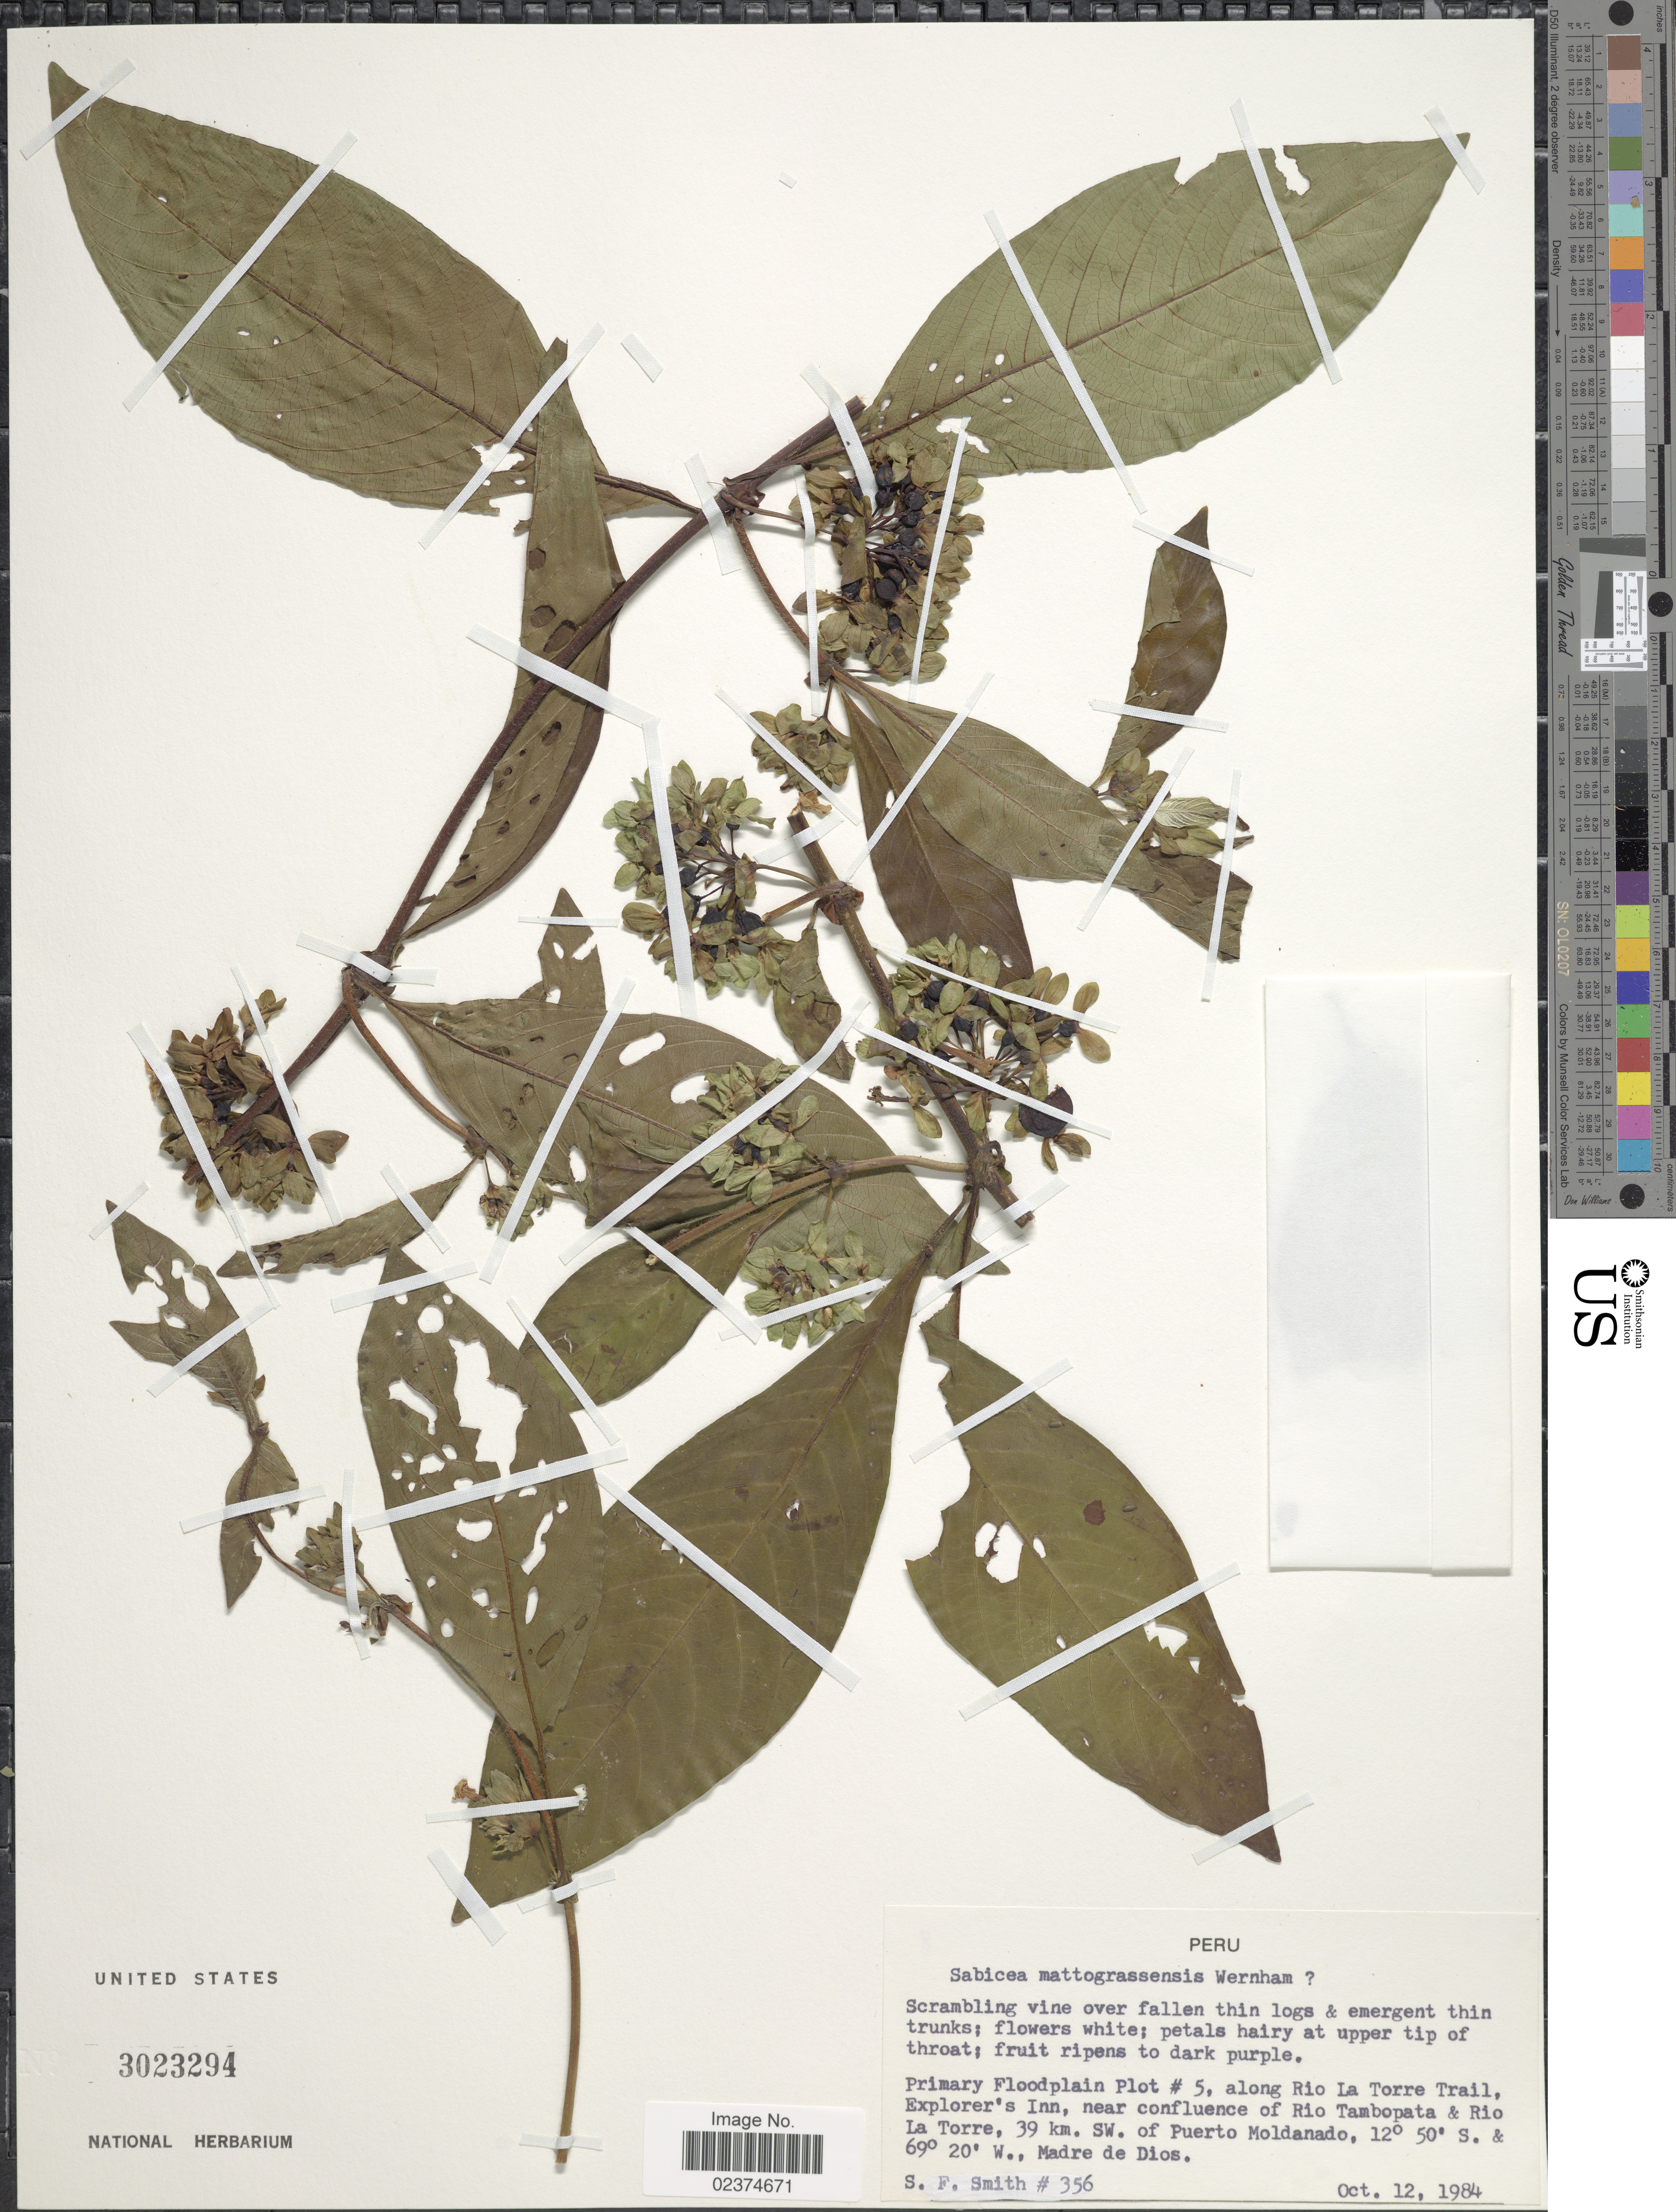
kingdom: Plantae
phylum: Tracheophyta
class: Magnoliopsida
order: Gentianales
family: Rubiaceae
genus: Sabicea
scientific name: Sabicea mattogrossensis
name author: Wernham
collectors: S.F. Smith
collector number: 356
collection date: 1984-10-12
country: Peru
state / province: Madre de Dios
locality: Primary Floodplain Plot # 5, along Rio La Torre Trail, Explorer's Inn, near confluence of Rio Tambopata & Rio La Torre, 39 km. SW. of Puerto Moldanado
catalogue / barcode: US 3023294